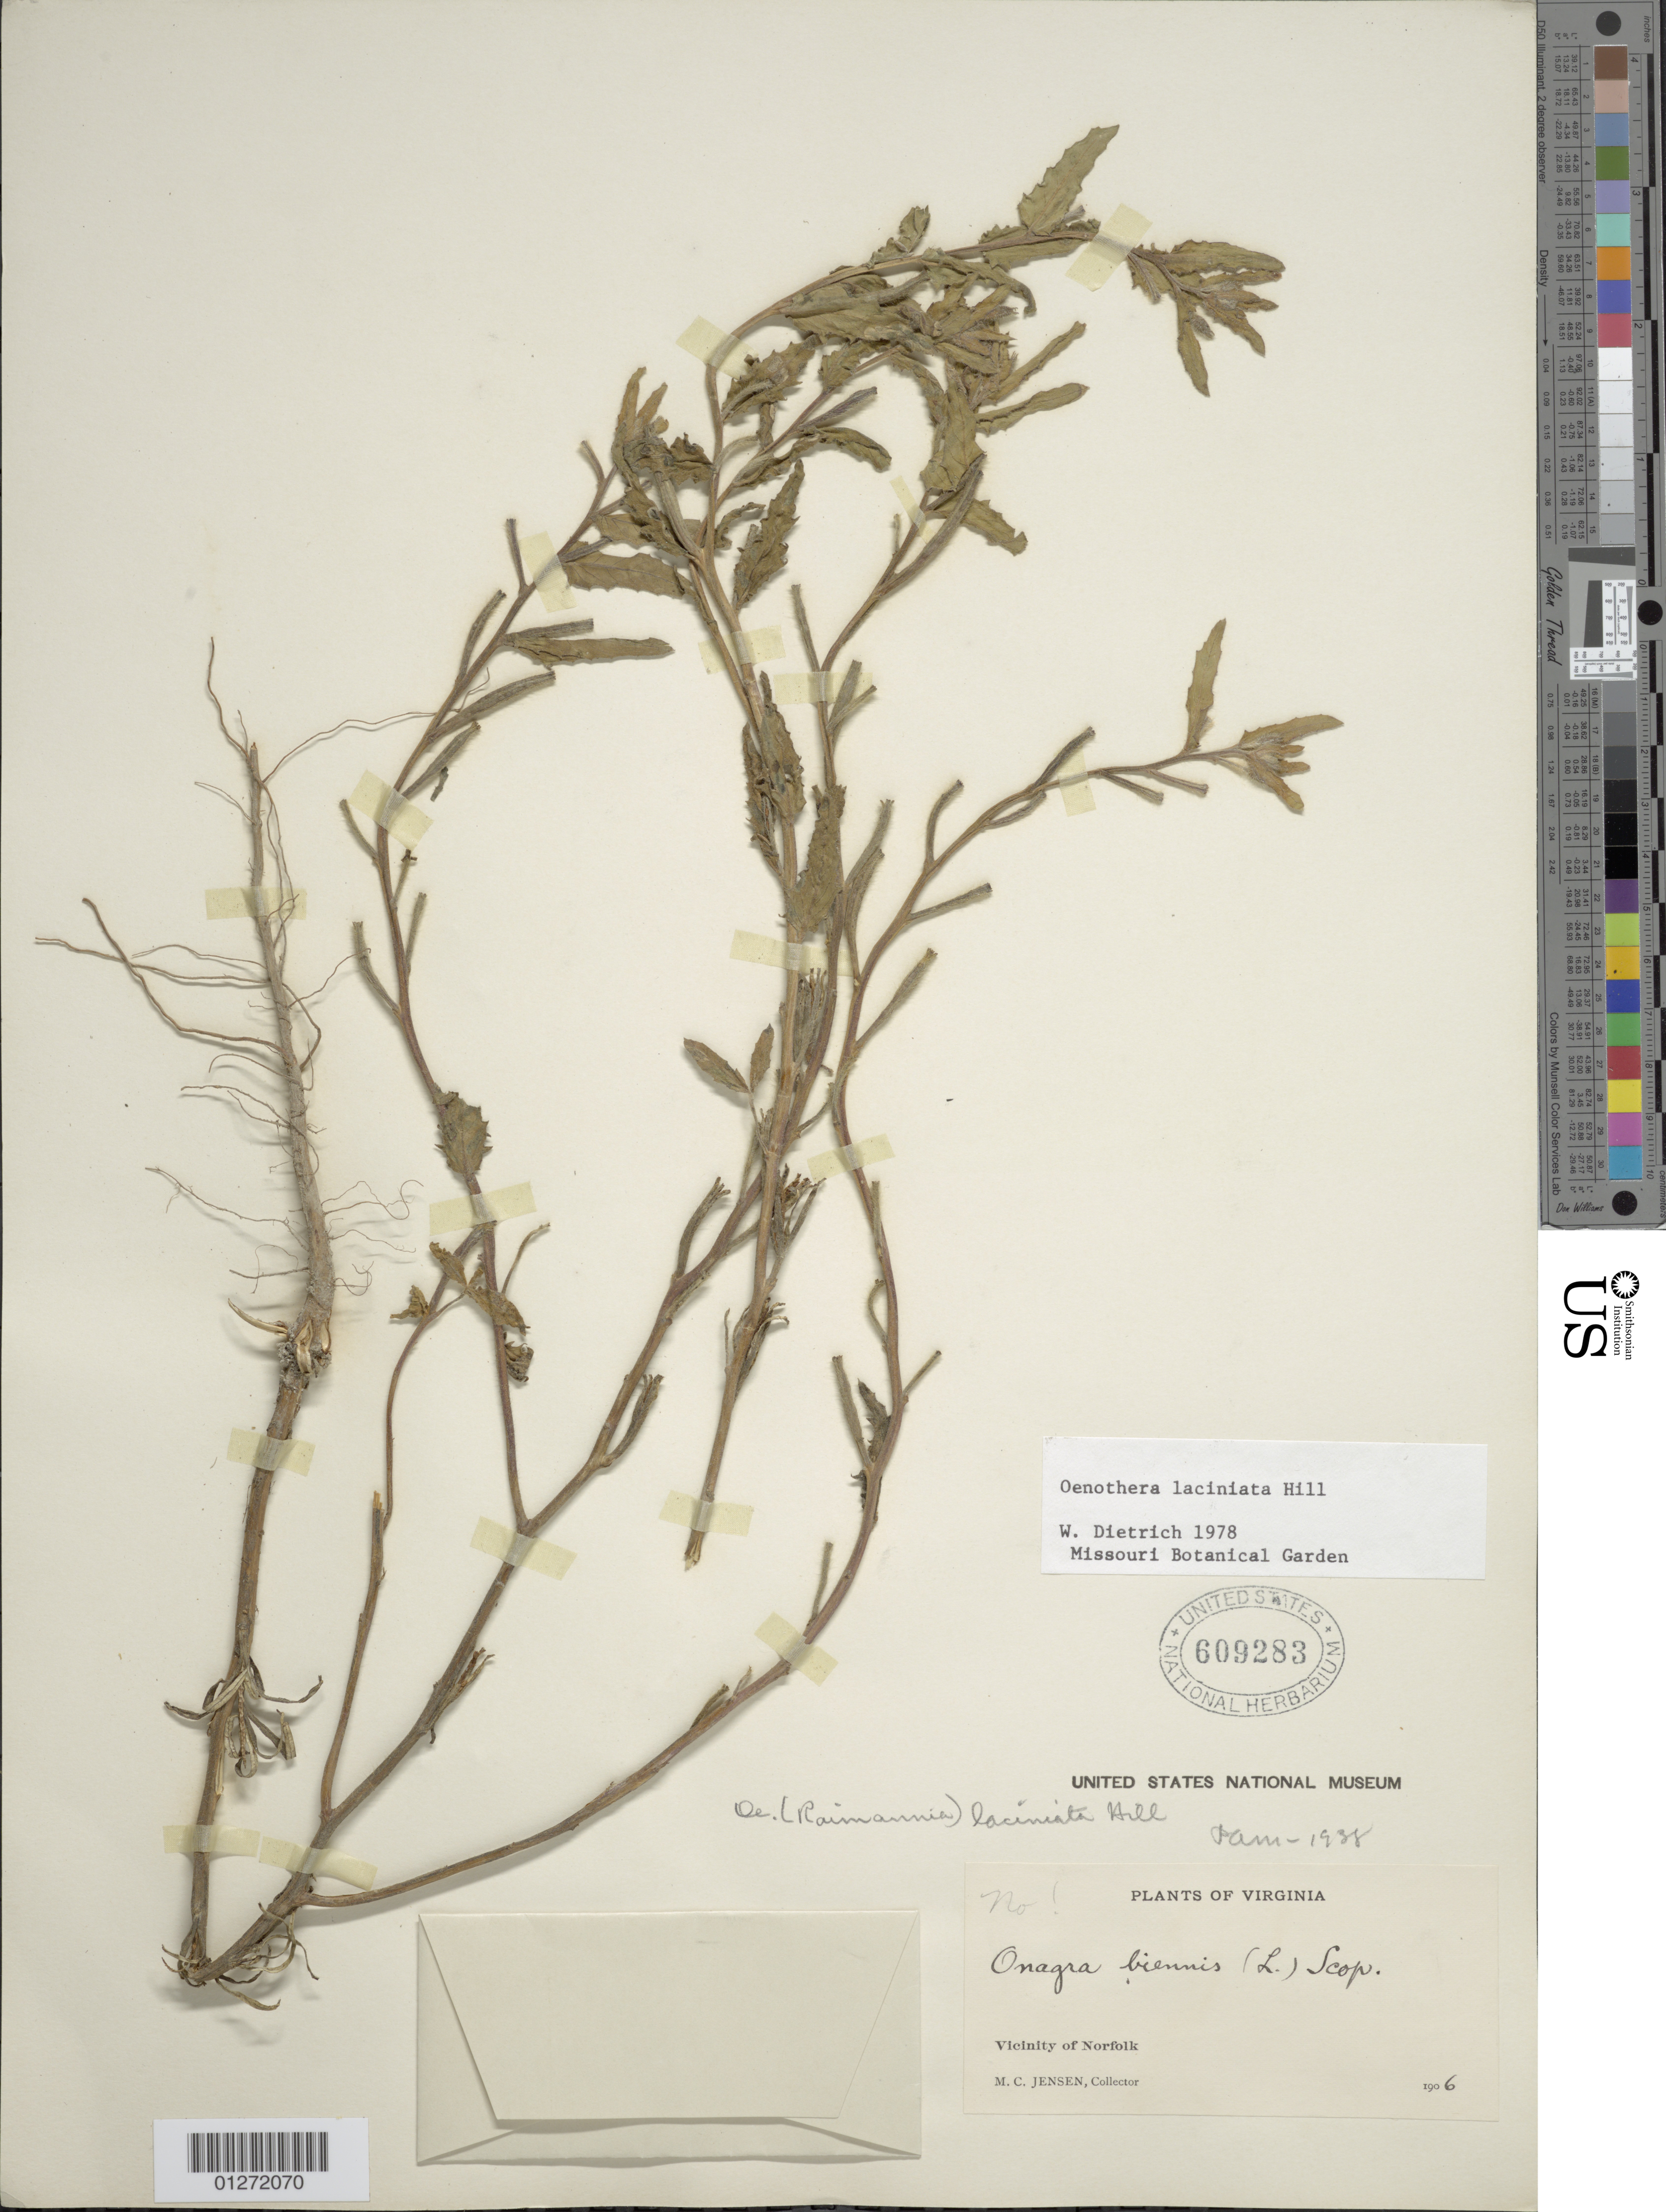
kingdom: Plantae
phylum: Tracheophyta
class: Magnoliopsida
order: Myrtales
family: Onagraceae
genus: Oenothera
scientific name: Oenothera laciniata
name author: Hill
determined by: Dietrich, W.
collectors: M. C. Jensen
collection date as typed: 1906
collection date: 1906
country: United States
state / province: Virginia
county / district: City of Norfolk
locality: Vicinity of Norfolk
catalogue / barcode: US 609283